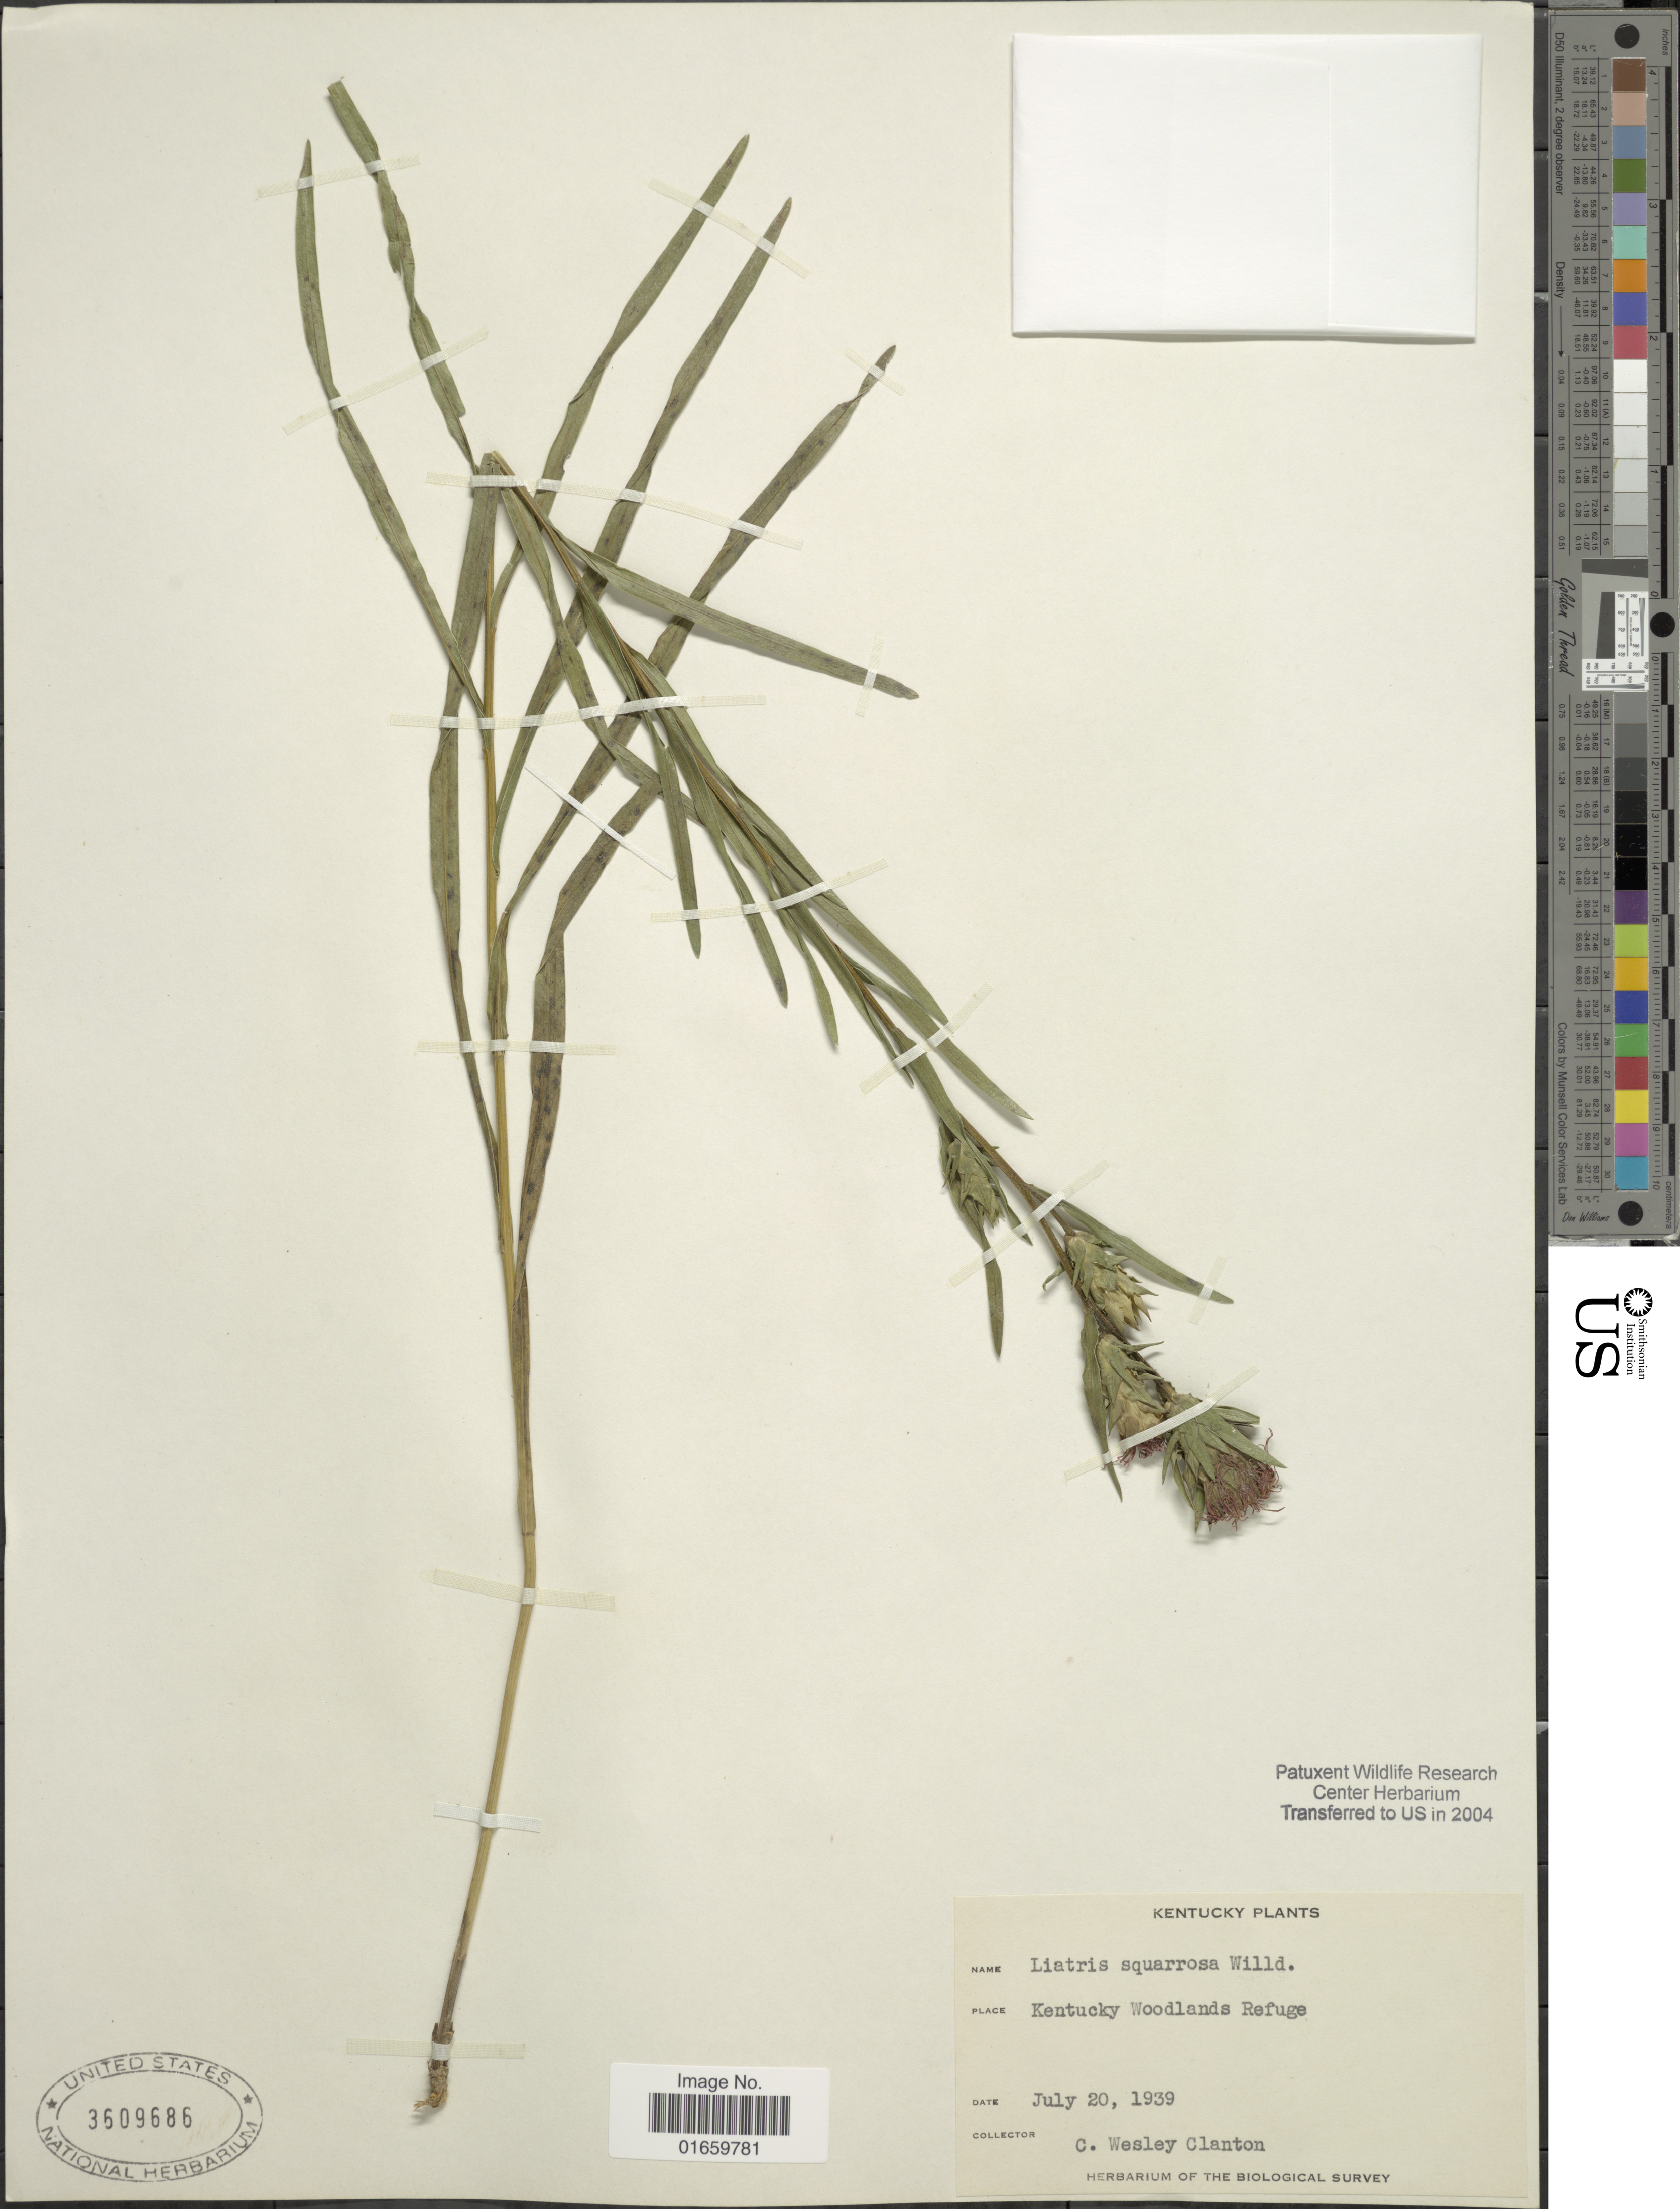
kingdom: Plantae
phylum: Tracheophyta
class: Magnoliopsida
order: Asterales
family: Asteraceae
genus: Liatris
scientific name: Liatris squarrosa var. glabrata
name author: (Rydb.) Gaiser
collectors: C. Clanton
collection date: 1939-07-20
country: United States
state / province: Kentucky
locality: Kentucky Woodlands Refuge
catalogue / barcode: US 3509686